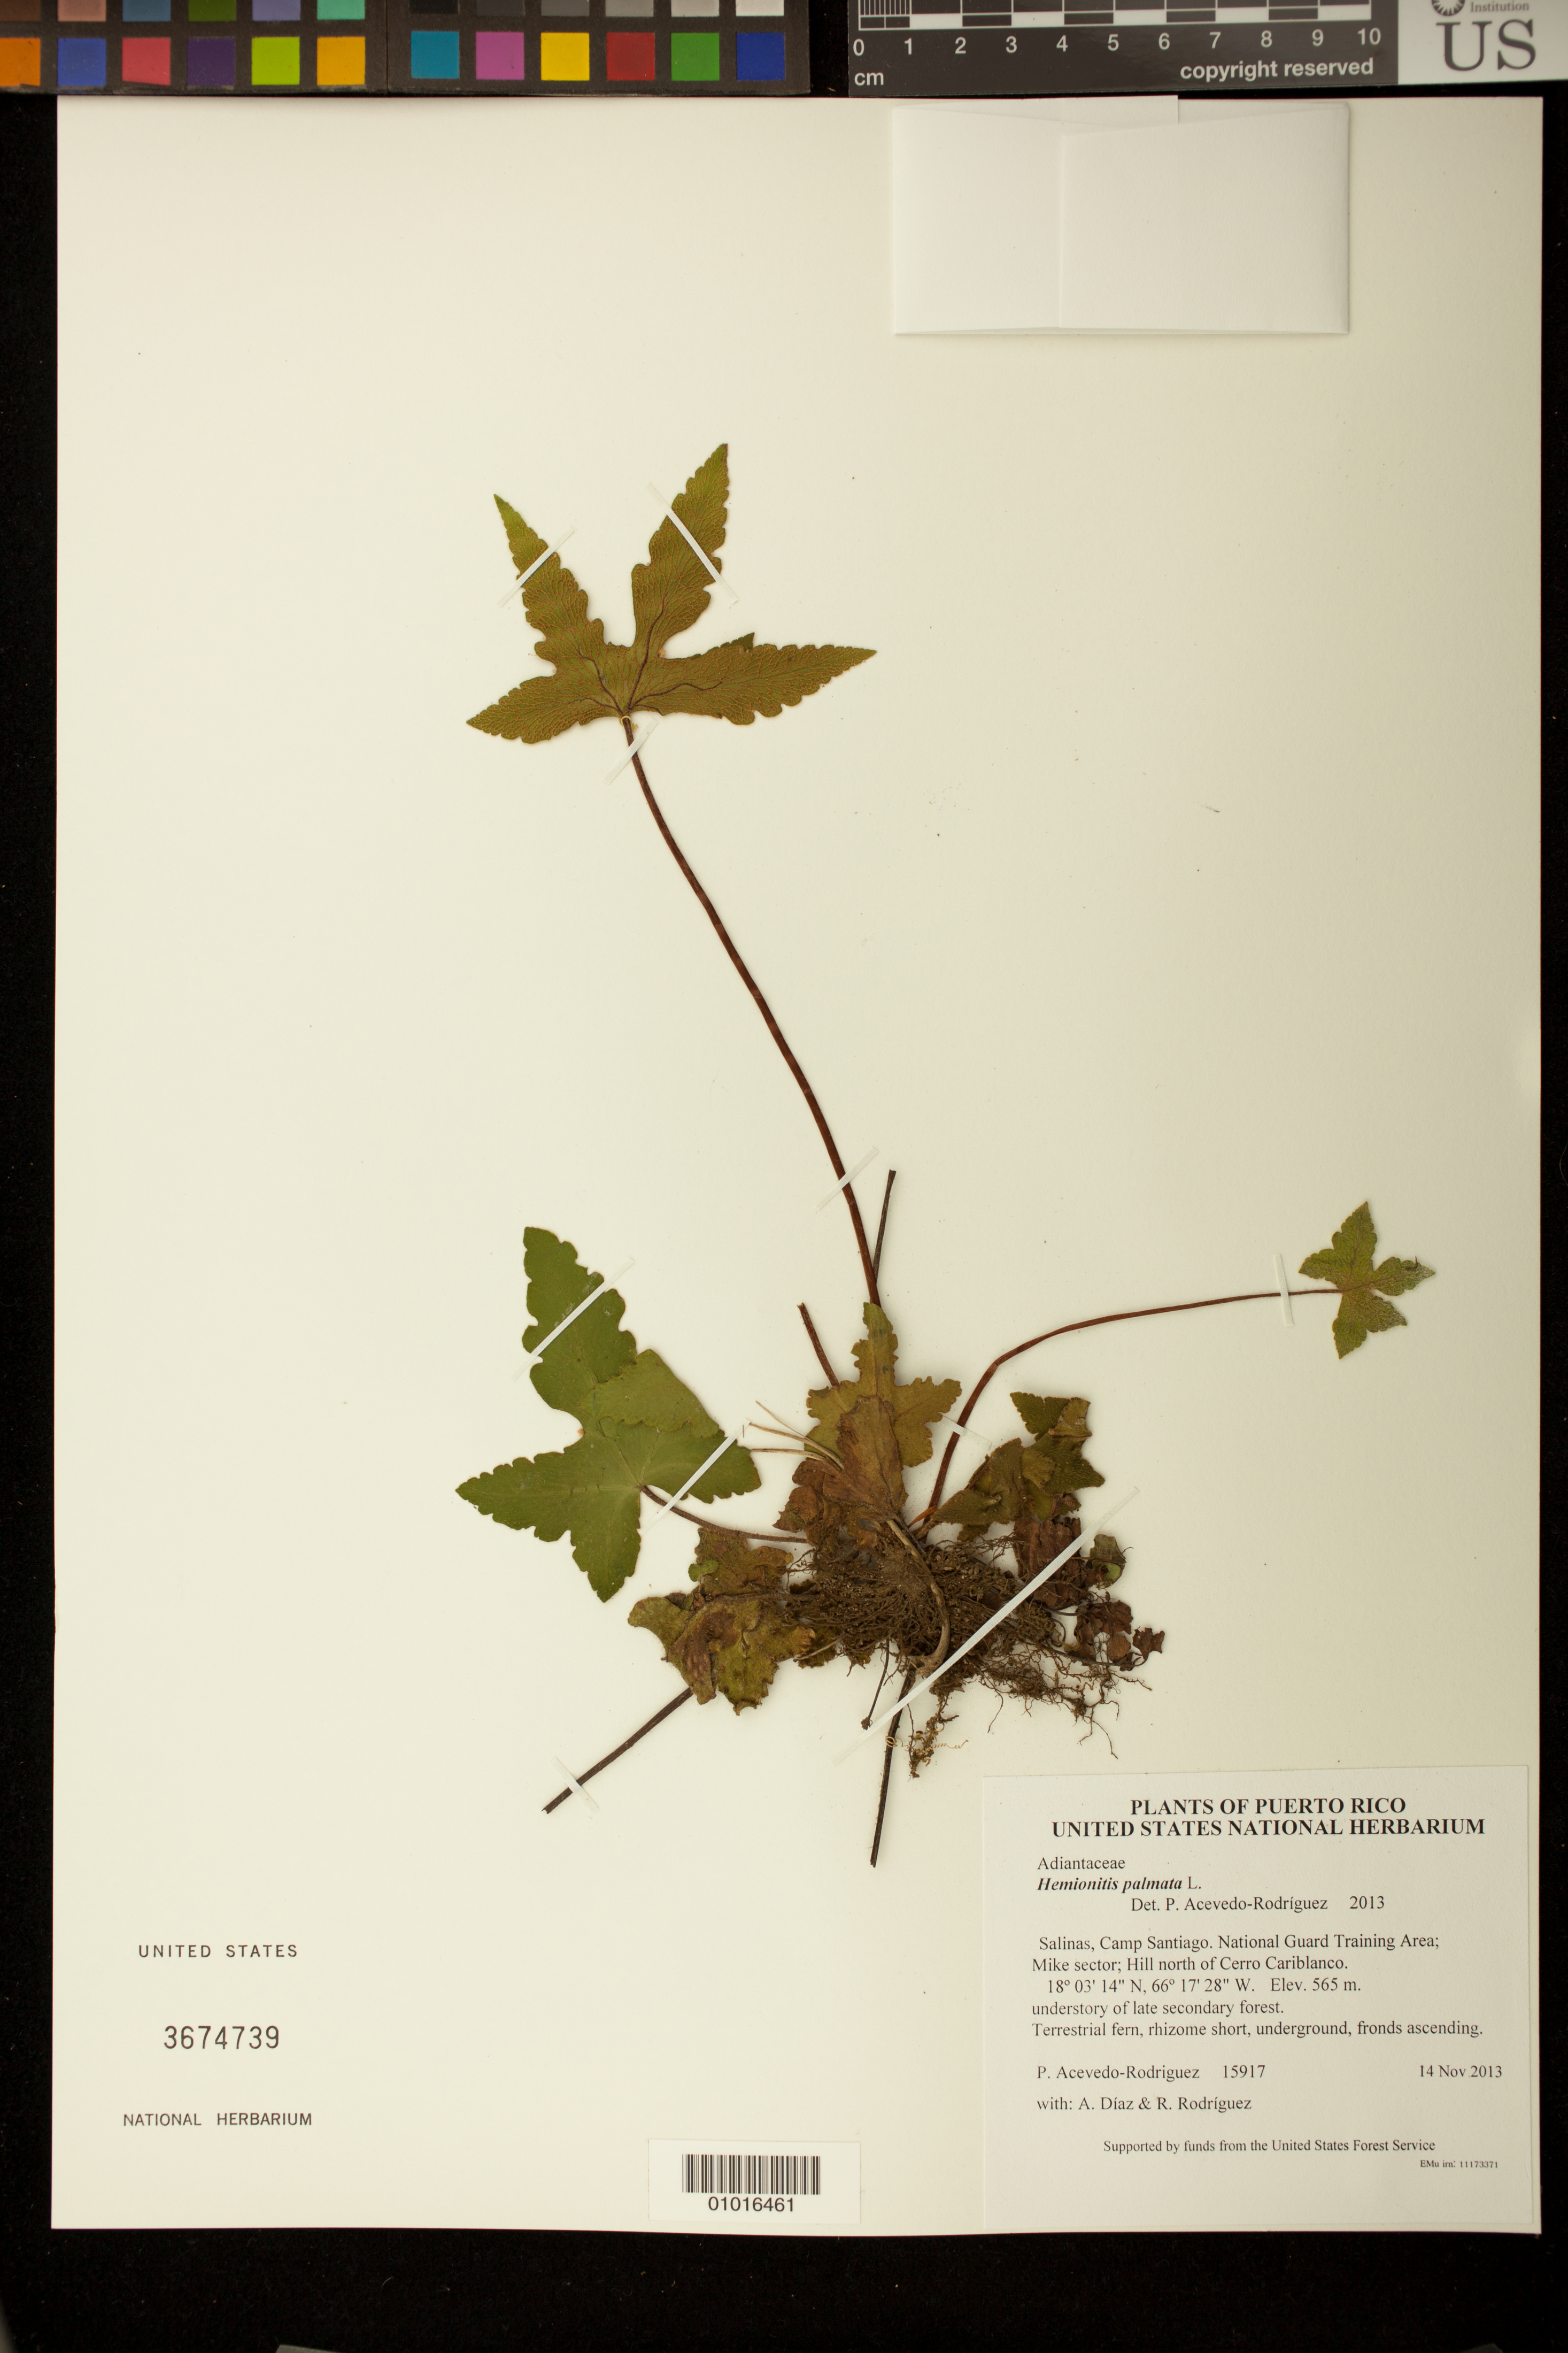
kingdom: Plantae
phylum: Tracheophyta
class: Polypodiopsida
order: Polypodiales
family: Pteridaceae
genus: Hemionitis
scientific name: Hemionitis palmata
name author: L.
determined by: Acevedo-Rodríguez, P., (BOT), Smithsonian Institution - National Museum of Natural History (UNITED STATES)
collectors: P. Acevedo-Rodr., A. Díaz & R. Rodríguez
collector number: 15917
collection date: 2013-11-14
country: Puerto Rico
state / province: Salinas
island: Puerto Rico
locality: Camp Santiago. National Guard Training Area; Mike sector; Hill north of Cerro Cariblanco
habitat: understory of late secondary forest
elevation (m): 565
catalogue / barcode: US 3674739